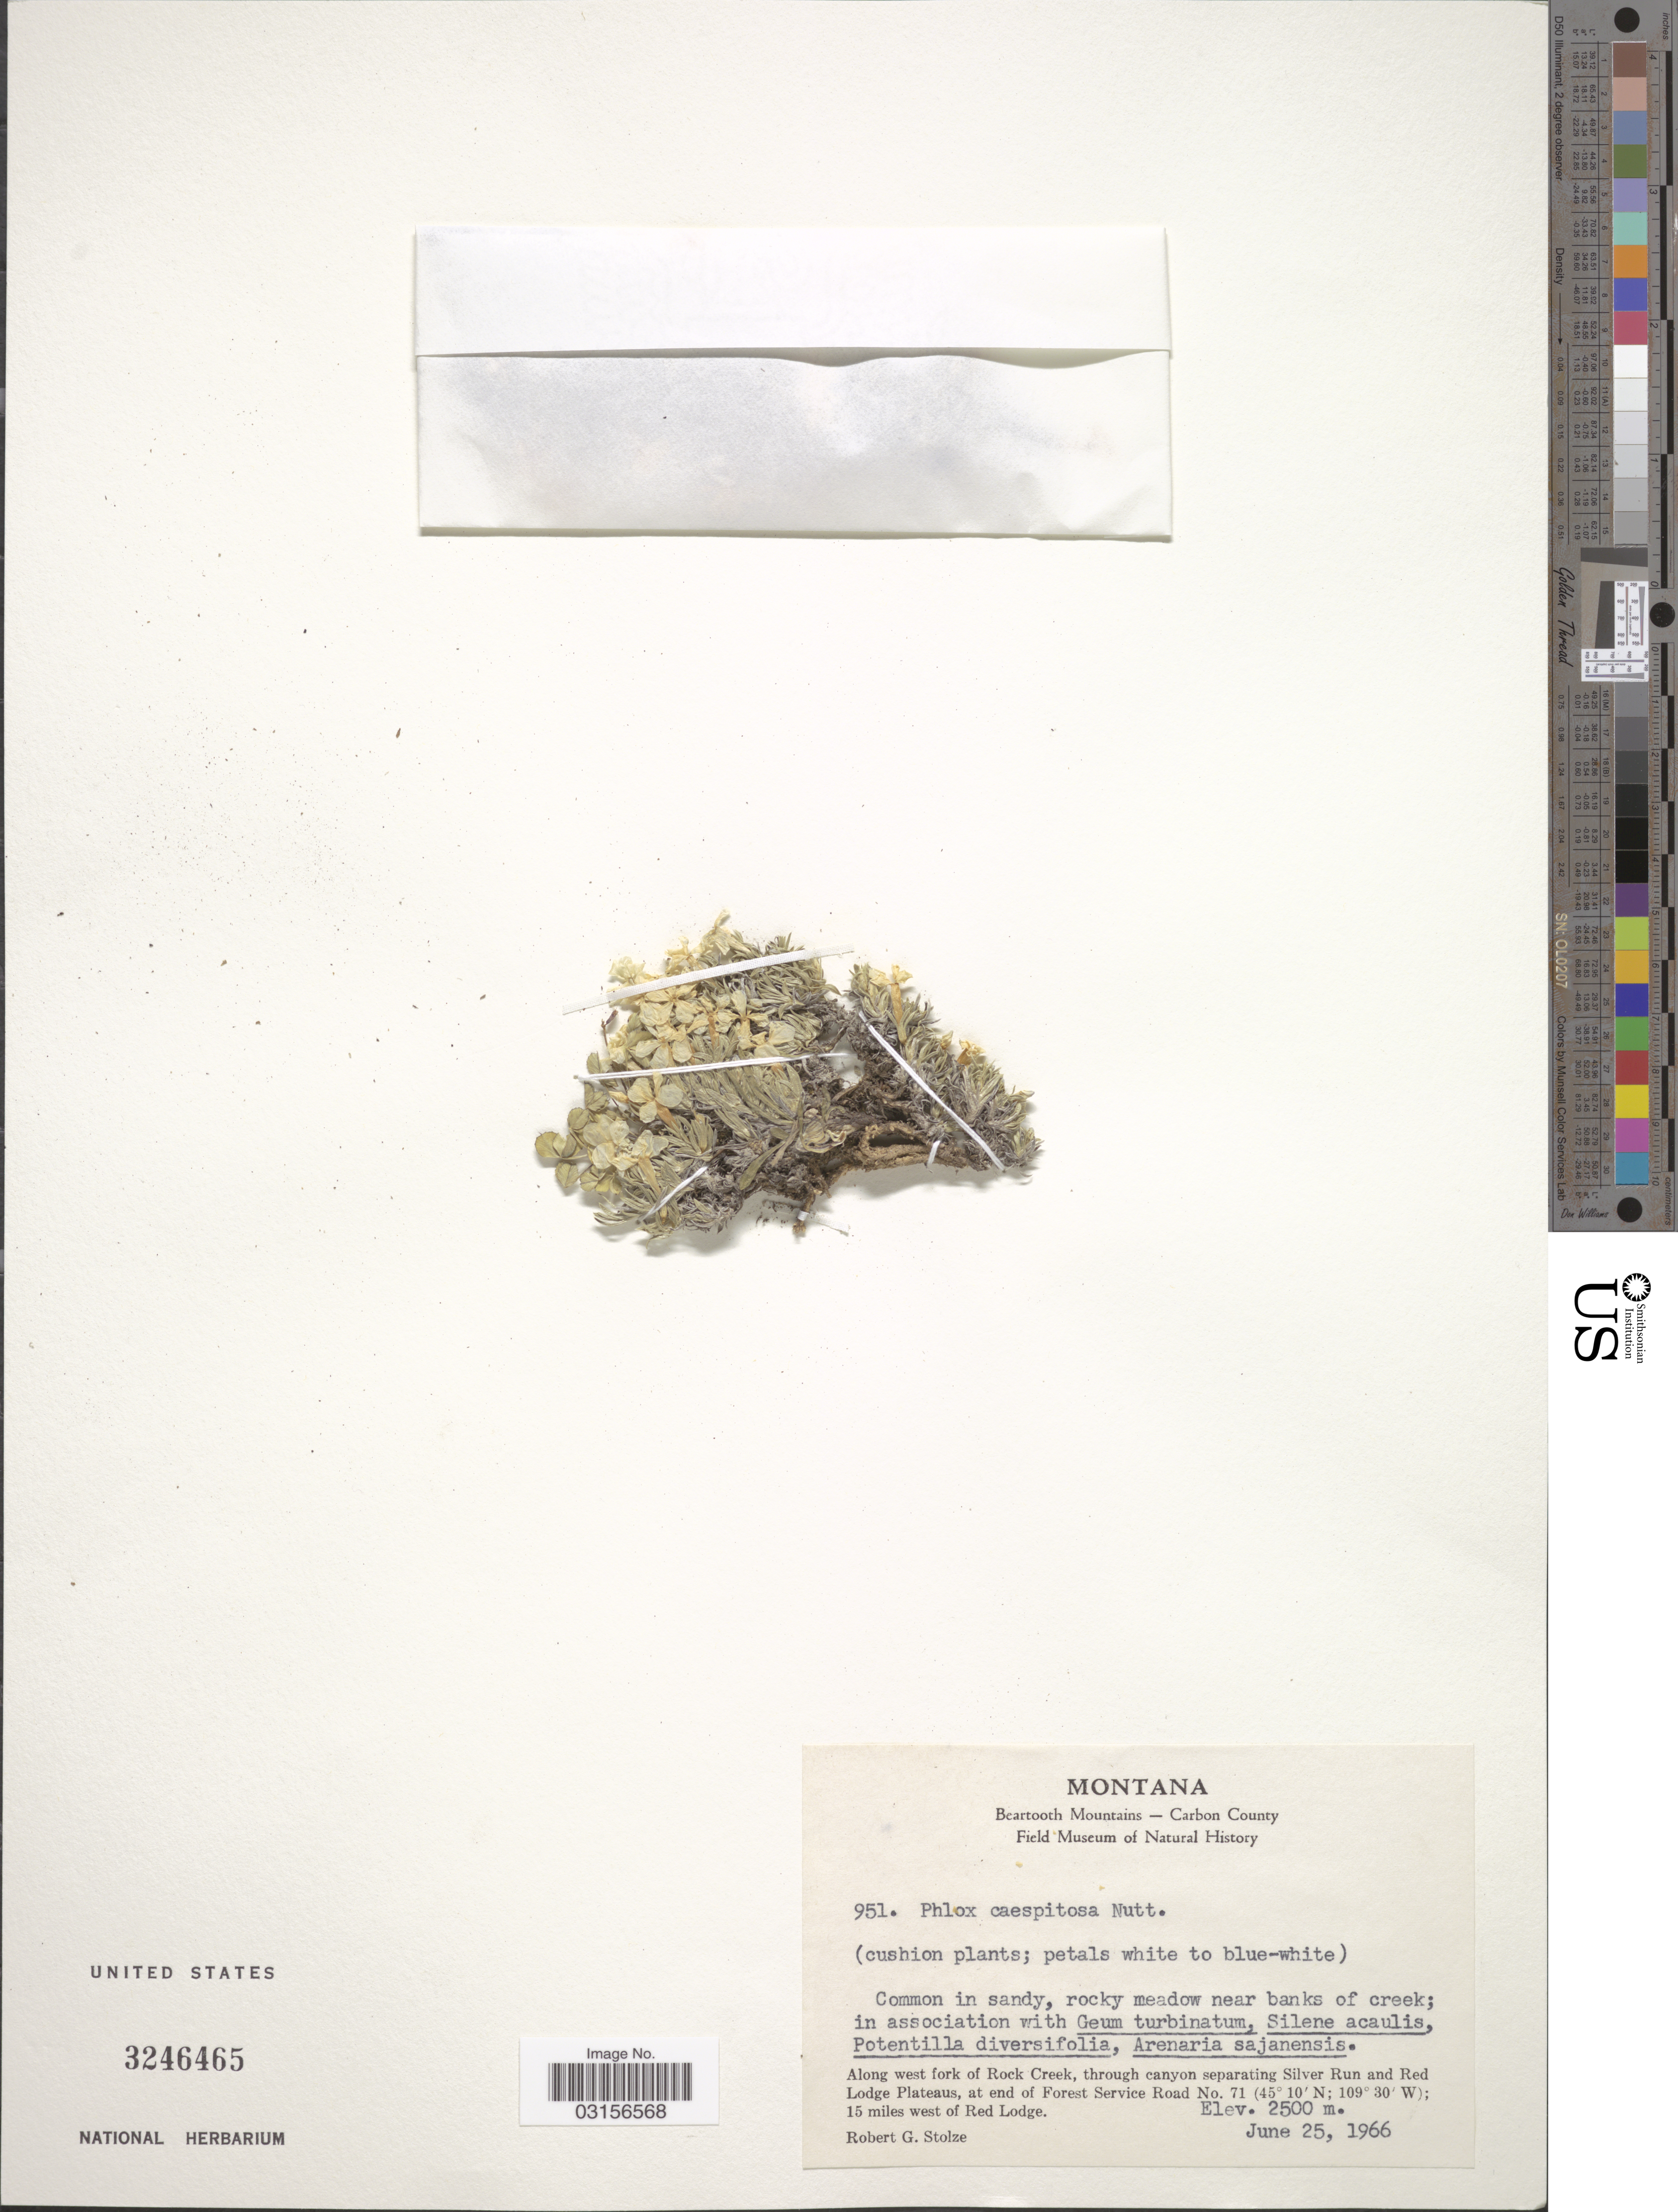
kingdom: Plantae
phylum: Tracheophyta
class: Magnoliopsida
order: Ericales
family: Polemoniaceae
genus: Phlox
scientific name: Phlox condensata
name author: (A. Gray) E.E. Nelson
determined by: Mayfield, M. H.; Ferguson, C. J.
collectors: R. G. Stolze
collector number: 951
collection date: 1966-06-25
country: United States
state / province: Montana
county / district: Carbon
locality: Along west fork of the Rock Creek, through canyon separating Silver Run and Red Lodge Plateaus, at end of Forest Service Road No. 71; 15 miles west of Red Lodge.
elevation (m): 2500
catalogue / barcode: US 3246465